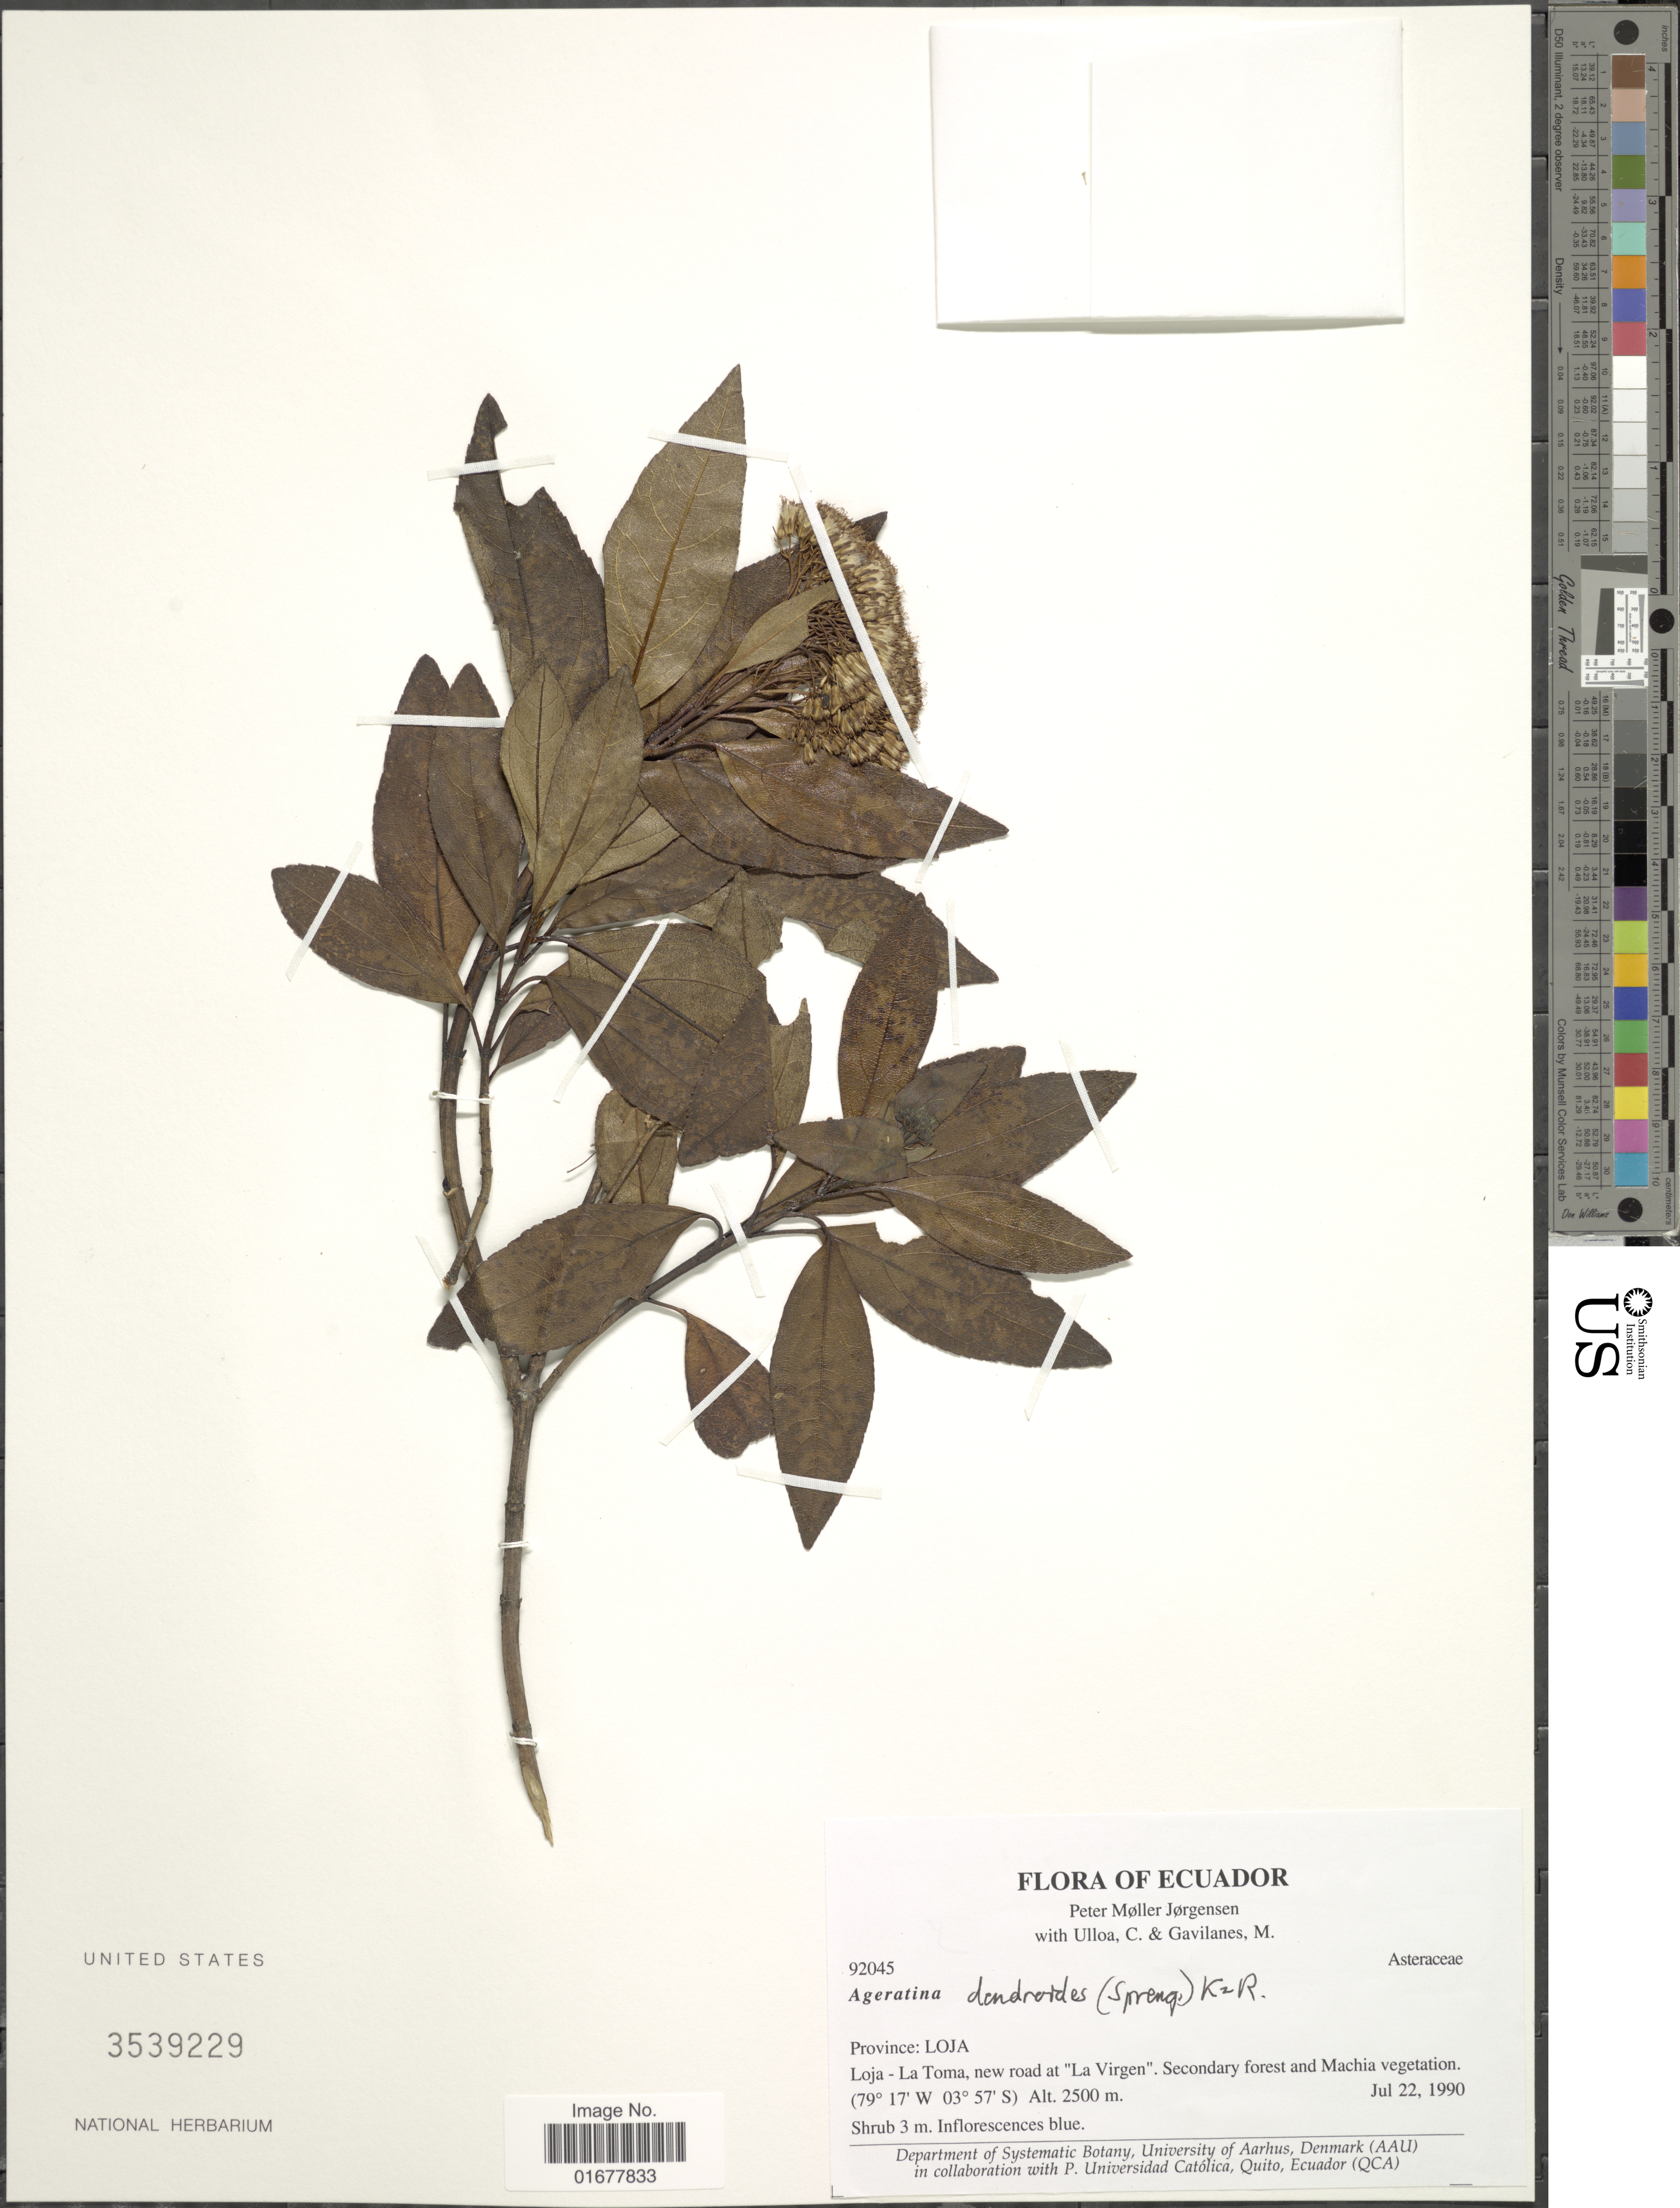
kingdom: Plantae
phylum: Tracheophyta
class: Magnoliopsida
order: Asterales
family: Asteraceae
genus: Ageratina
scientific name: Ageratina dendroides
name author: (Spreng.) R.M. King & H. Rob.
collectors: P. M. Jørgensen, C. Ulloa & M. Gavilanes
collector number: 92045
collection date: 1990-07-22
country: Ecuador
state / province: Loja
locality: Province: Loja, Loja - La Toma, new road at "La Virgen"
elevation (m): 2500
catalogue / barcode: US 3539229